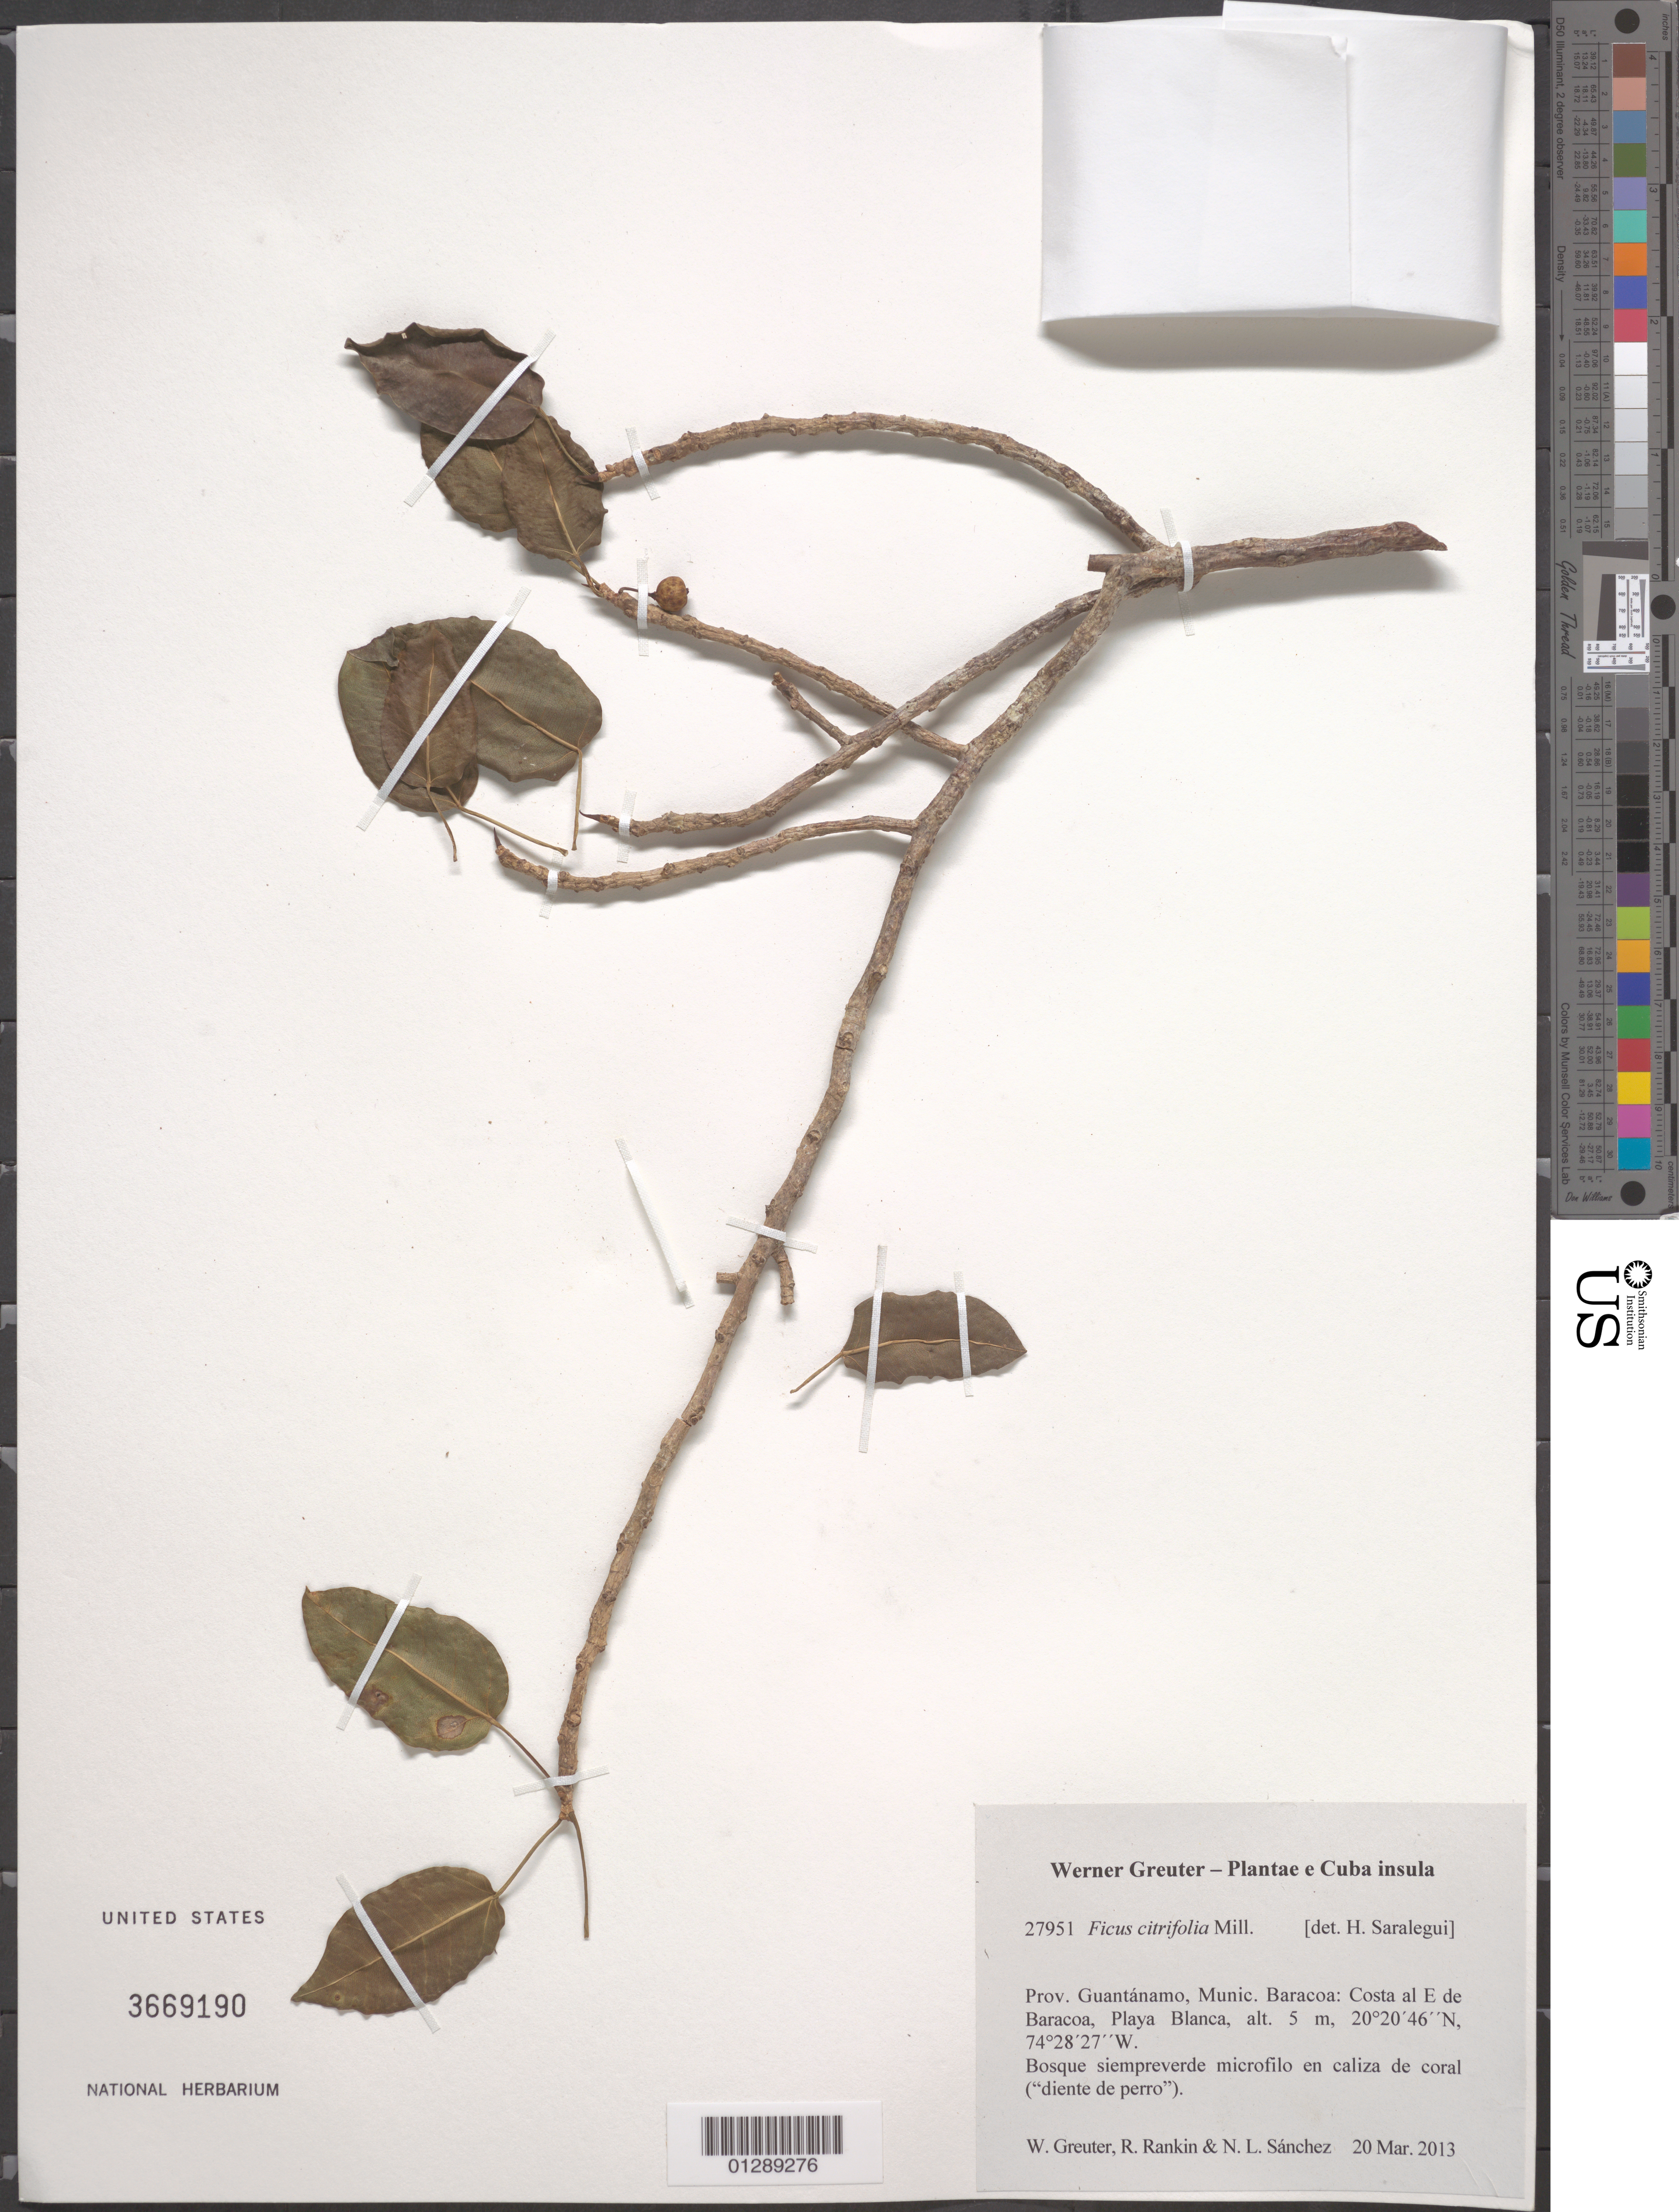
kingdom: Plantae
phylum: Tracheophyta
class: Magnoliopsida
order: Rosales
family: Moraceae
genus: Ficus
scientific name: Ficus citrifolia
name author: Mill.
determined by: Saralegui Boza, H., (HAJB), Jardin Botanico Nacional (Habana)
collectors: W. R. Greuter, R. Rankin Rodriguez & N. Sanchez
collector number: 27951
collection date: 2013-03-20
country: Cuba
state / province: Guantanamo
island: Cuba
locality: Munic. Baracoa: Costa al E de Baracoa, Playa Blanca.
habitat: Bosque siempreverde microfilo en caliza se coral ("diente de perro").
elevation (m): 5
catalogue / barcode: US 3669190